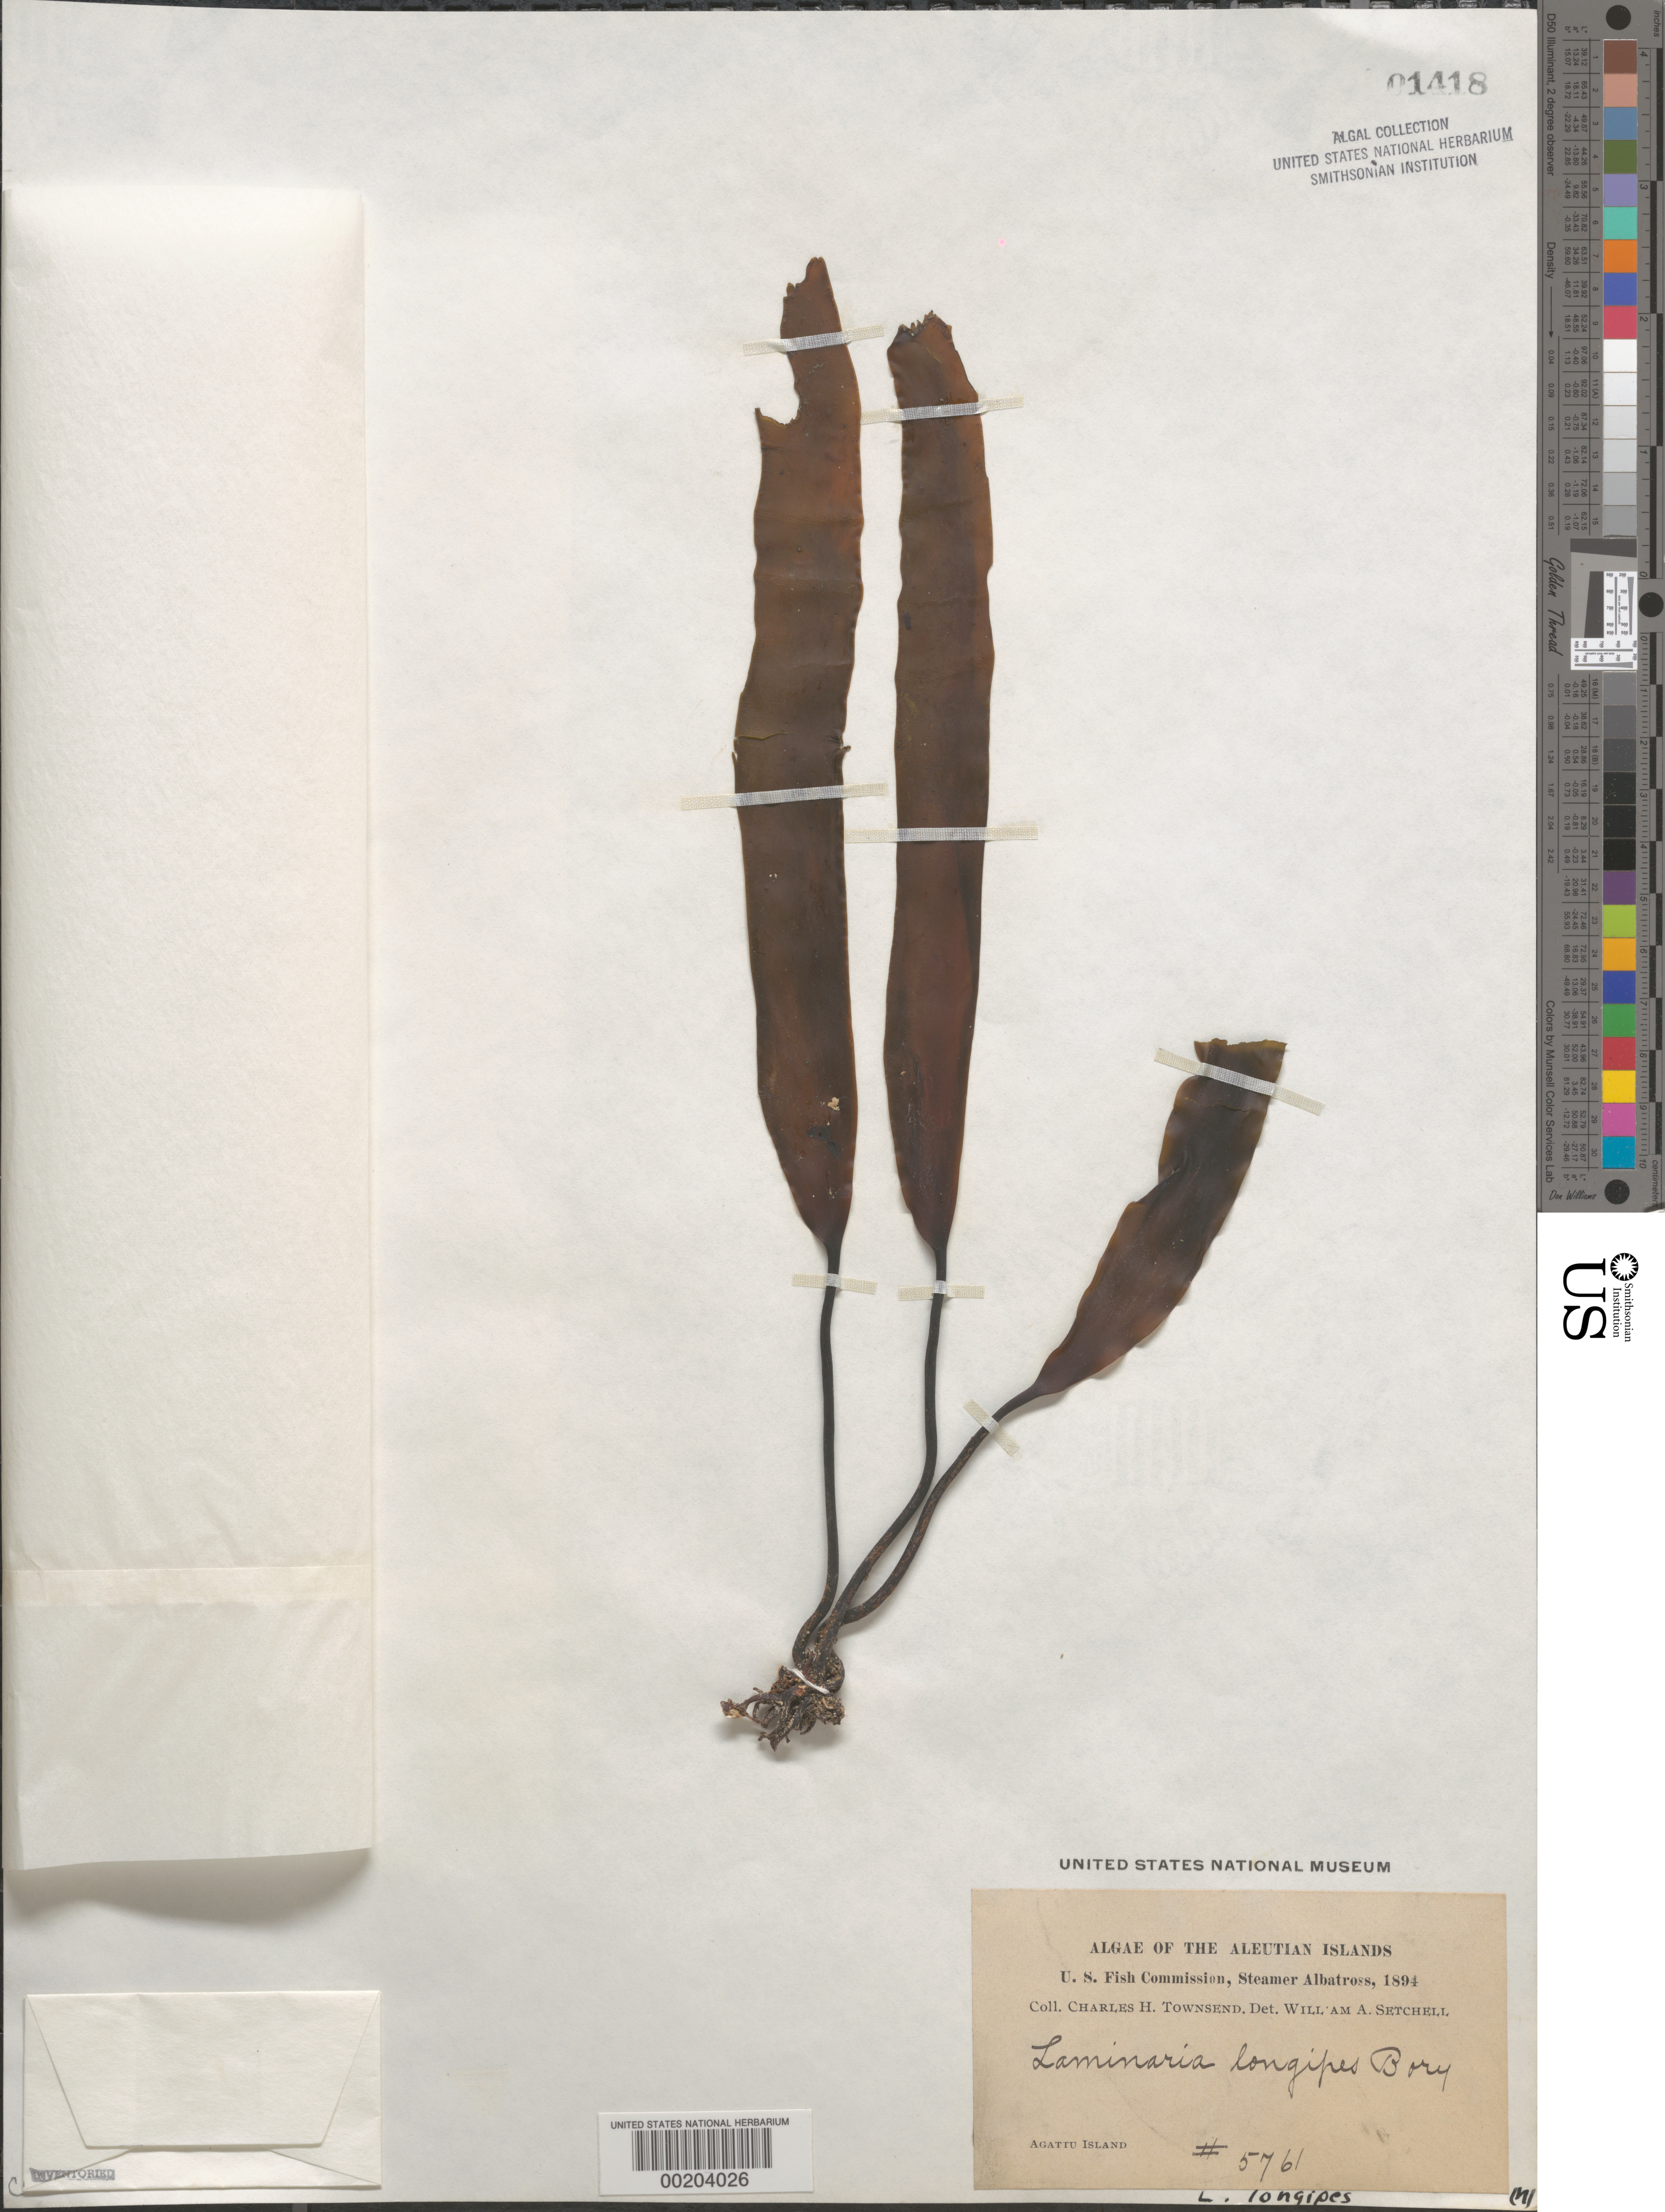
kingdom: Chromista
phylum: Ochrophyta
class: Phaeophyceae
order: Laminariales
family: Laminariaceae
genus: Laminaria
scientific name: Laminaria longipes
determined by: Setchell, William A.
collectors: C. H. Townsend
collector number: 5761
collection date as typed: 1894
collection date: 1894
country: United States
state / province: Alaska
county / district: Aleutian Islands Division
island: Agattu Island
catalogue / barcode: US 1418